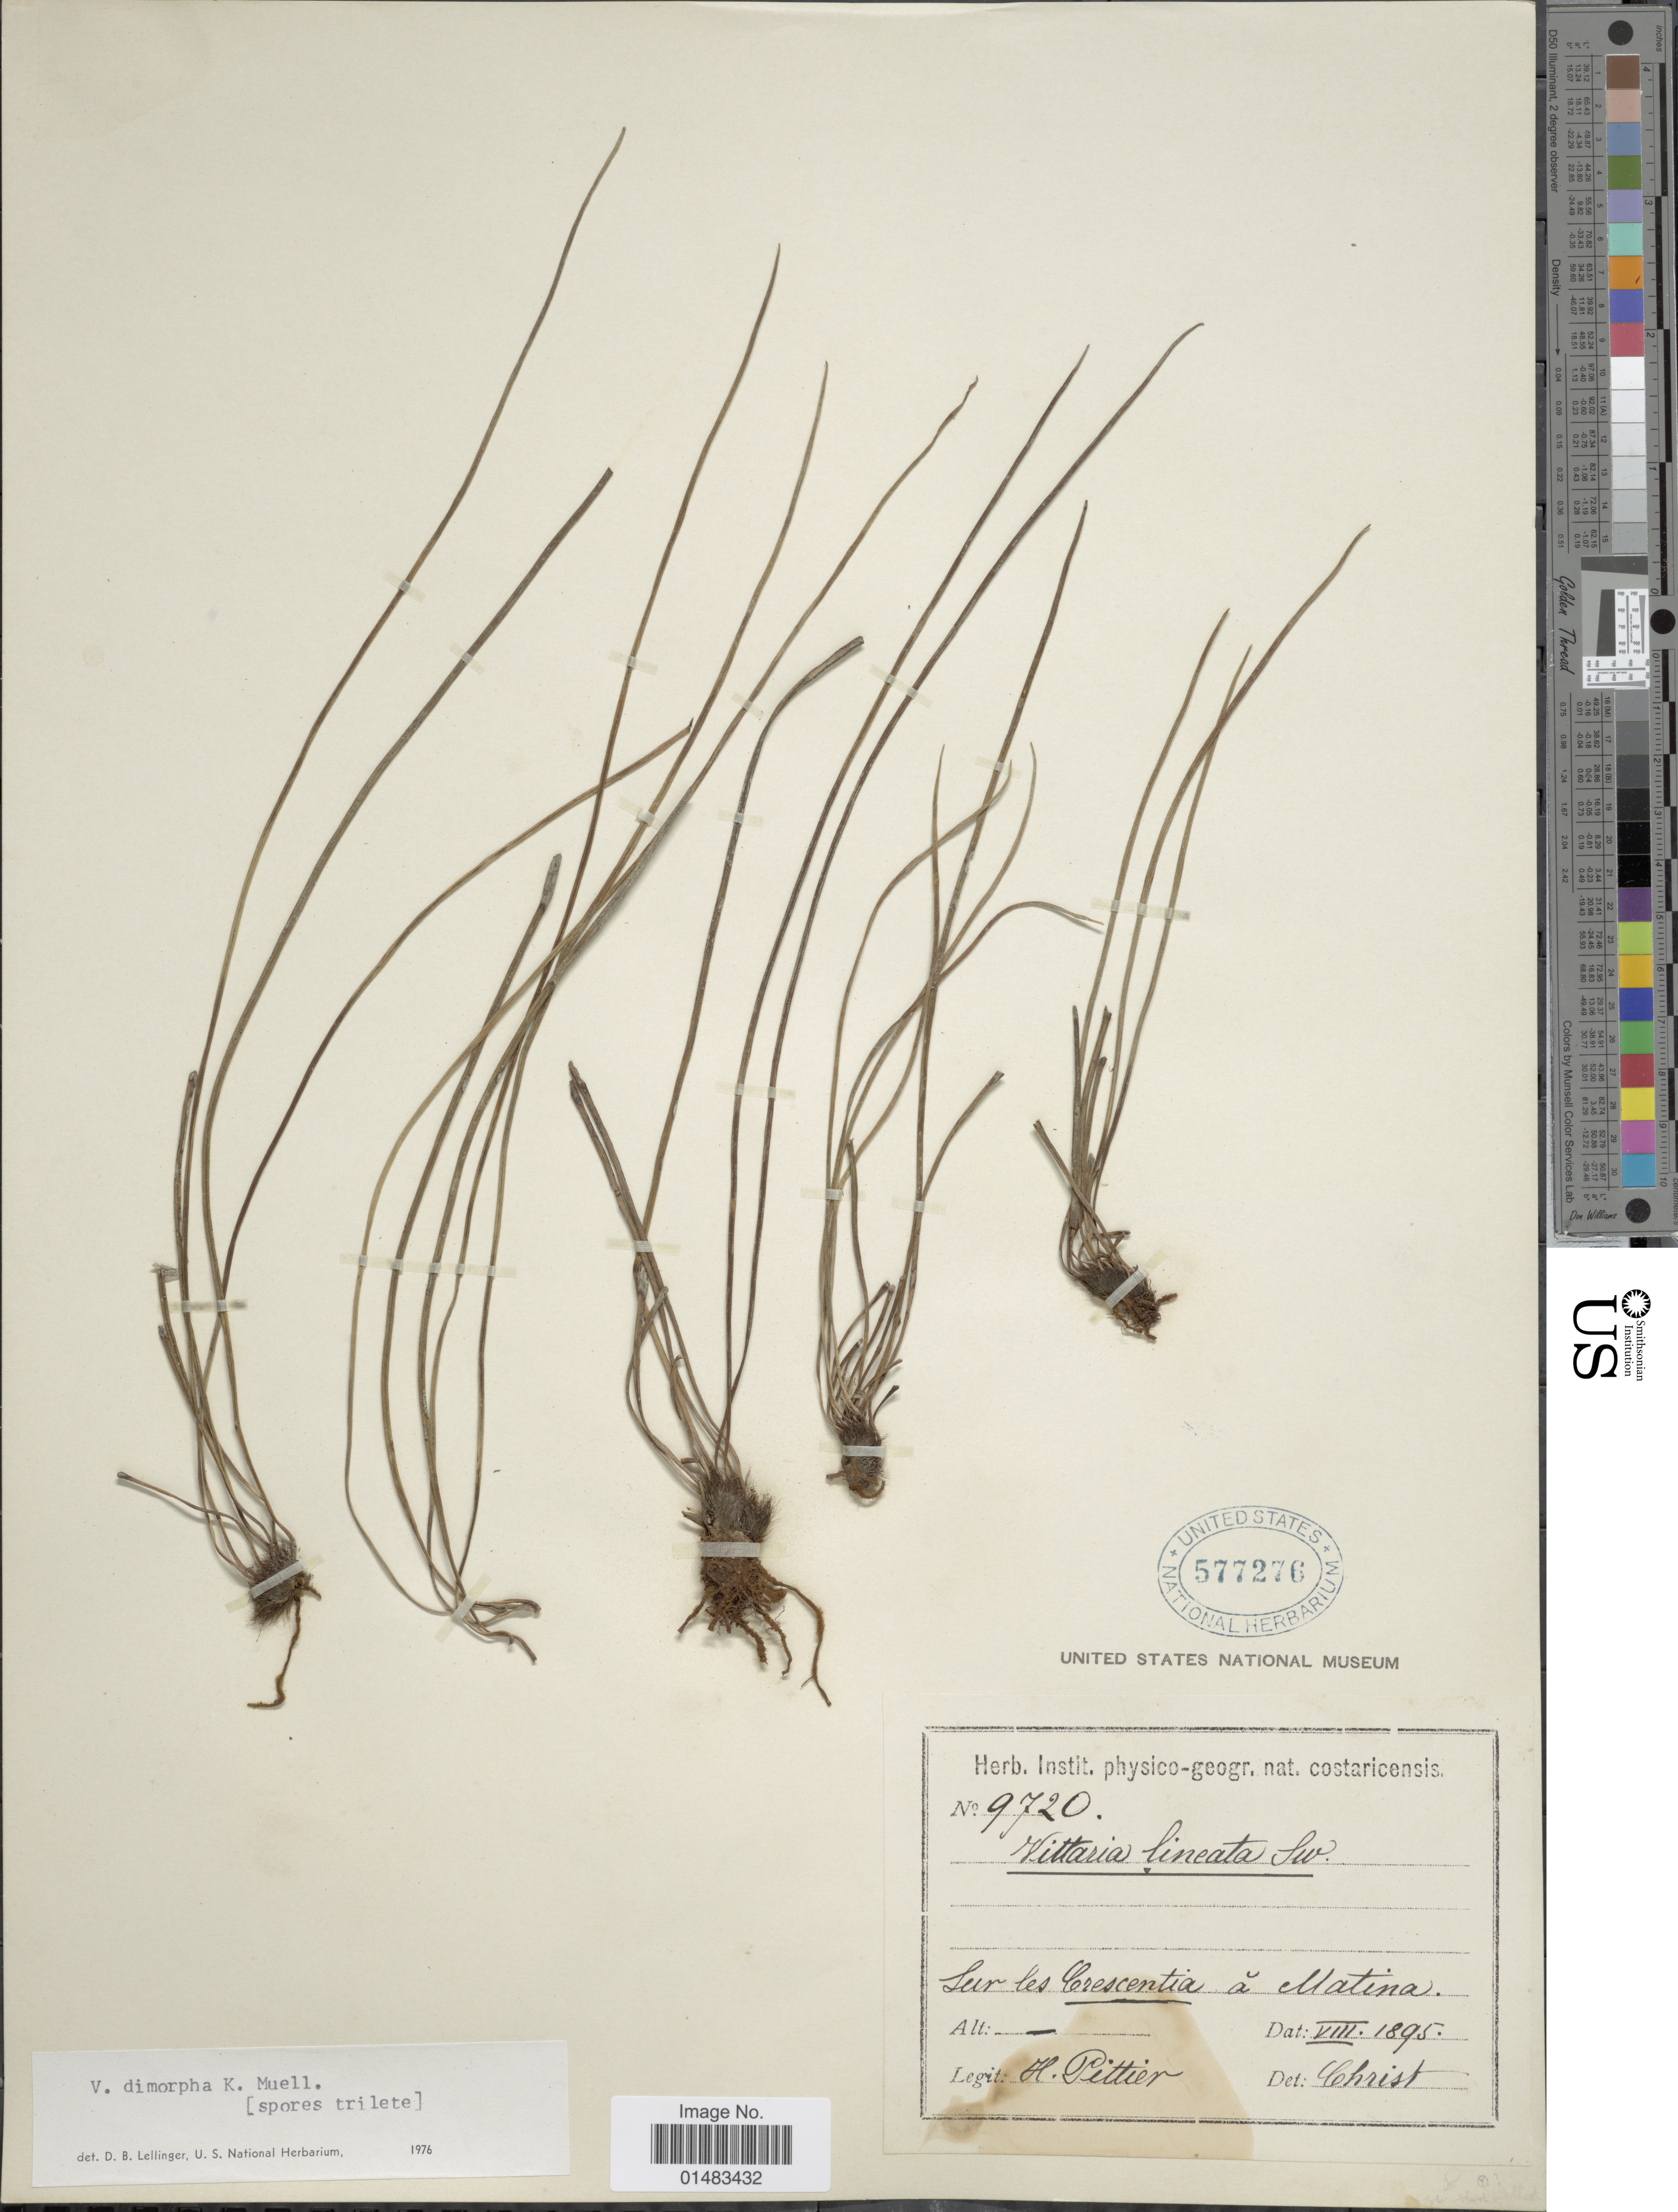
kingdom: Plantae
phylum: Tracheophyta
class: Polypodiopsida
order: Polypodiales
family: Pteridaceae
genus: Vittaria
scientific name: Vittaria dimorpha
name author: K. Müller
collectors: H. F. Pittier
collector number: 9720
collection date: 1895-08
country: Costa Rica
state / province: Limón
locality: Sur les Crescentia a Matina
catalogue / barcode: US 577276